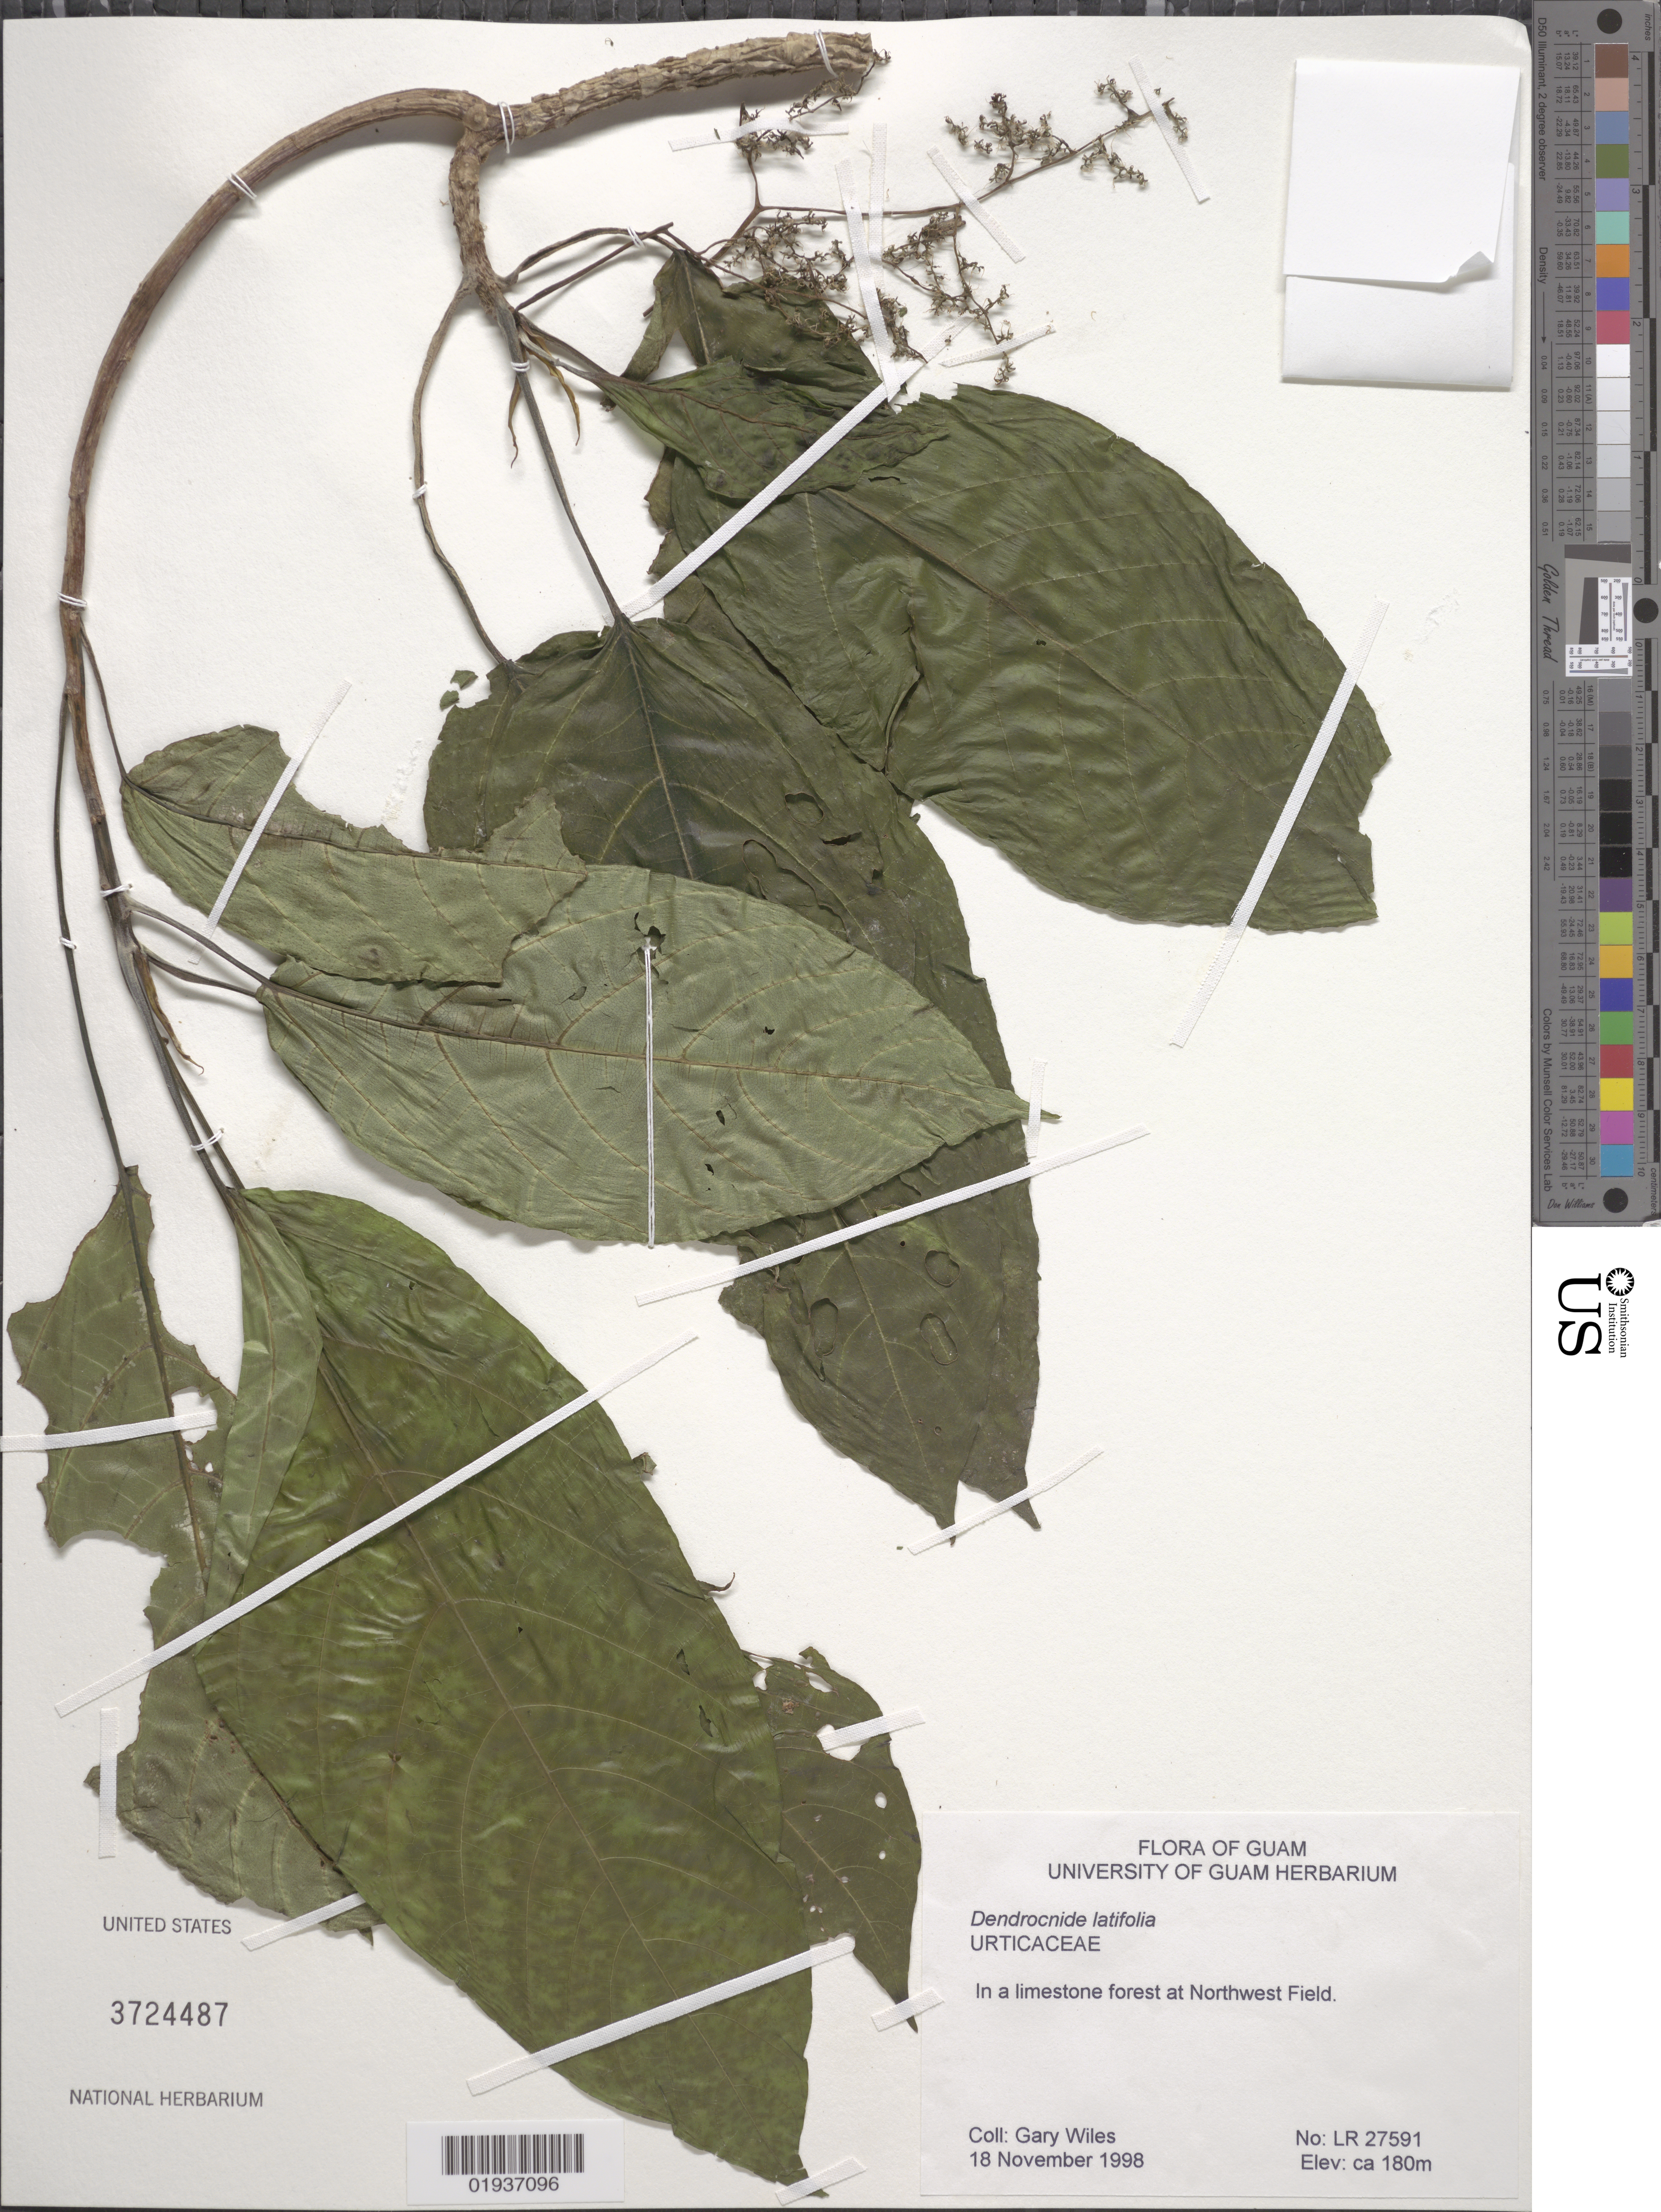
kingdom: Plantae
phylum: Tracheophyta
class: Magnoliopsida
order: Rosales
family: Urticaceae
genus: Dendrocnide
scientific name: Dendrocnide latifolia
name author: (Gaudich.) Chew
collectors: G. Wiles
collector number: LR27591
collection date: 1998-11-18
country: Guam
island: Guam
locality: Northwest Field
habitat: Limestone forest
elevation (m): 180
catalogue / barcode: US 3724487